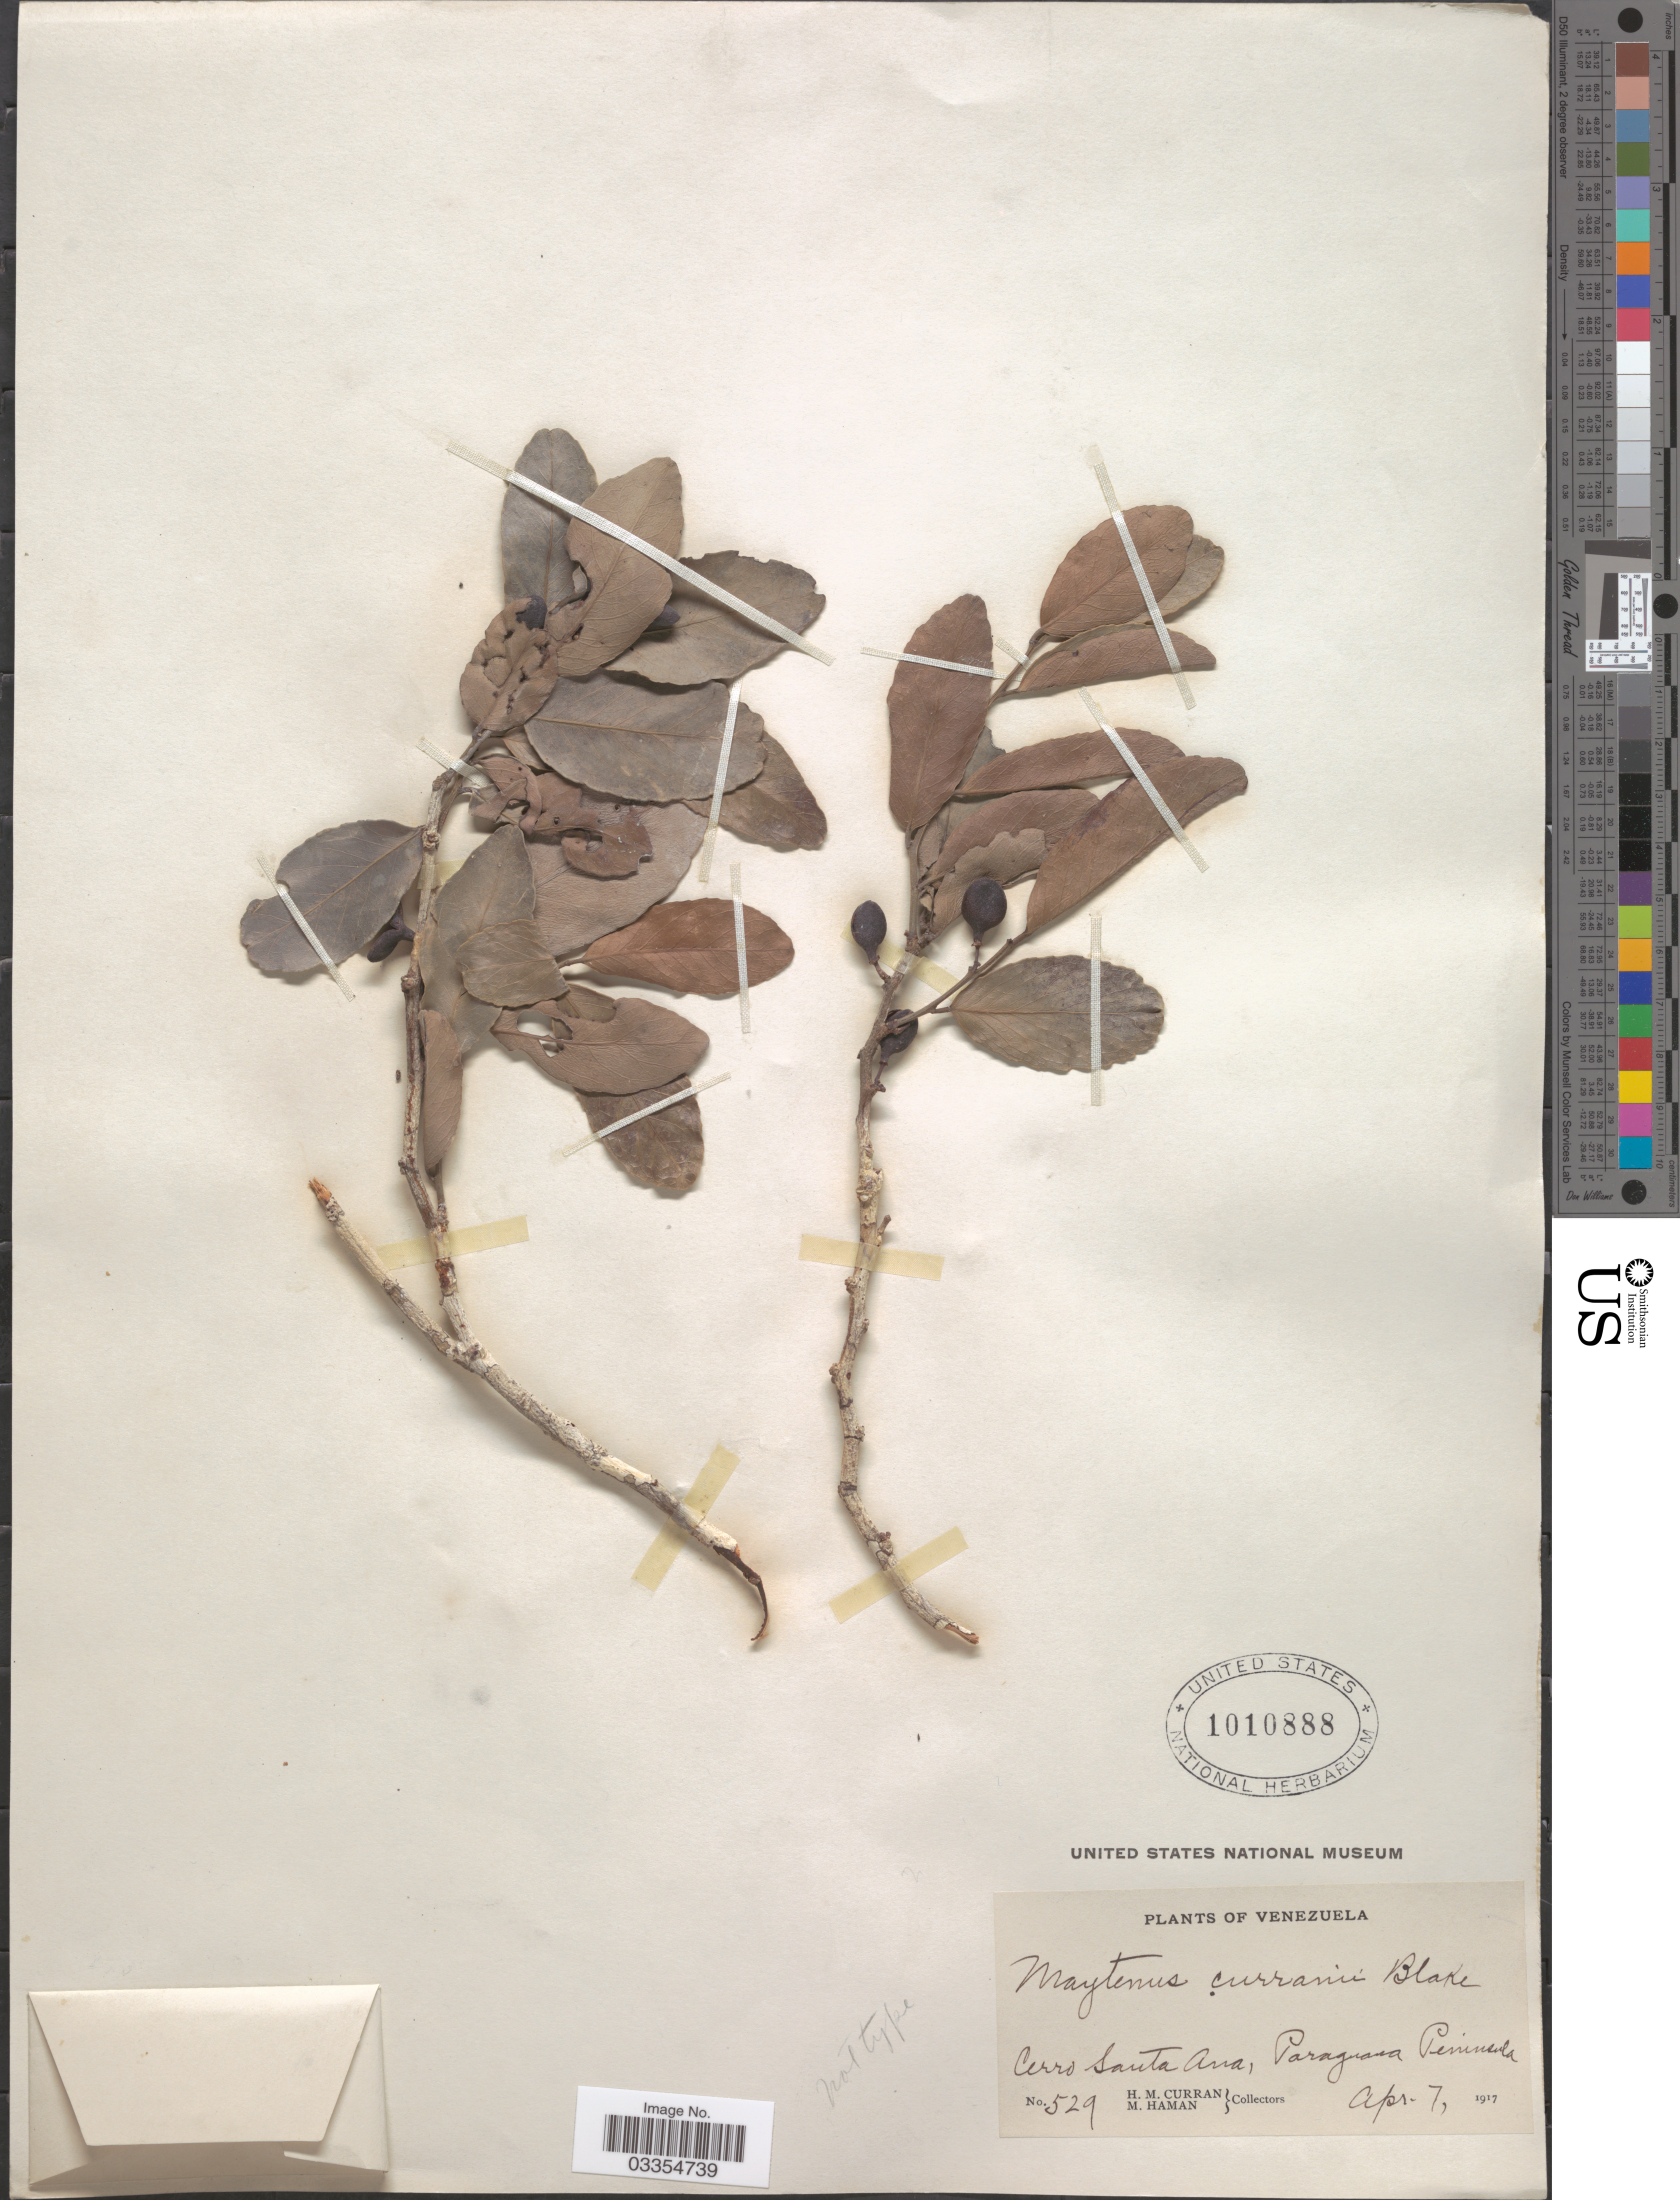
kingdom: Plantae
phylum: Tracheophyta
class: Magnoliopsida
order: Celastrales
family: Celastraceae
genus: Maytenus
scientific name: Maytenus curranii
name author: S.F. Blake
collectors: H. M. Curran & M. Haman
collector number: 529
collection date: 1917-04-07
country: Venezuela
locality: Cerro Sta. Ana, Paraguana Peninsula.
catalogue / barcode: US 1010888